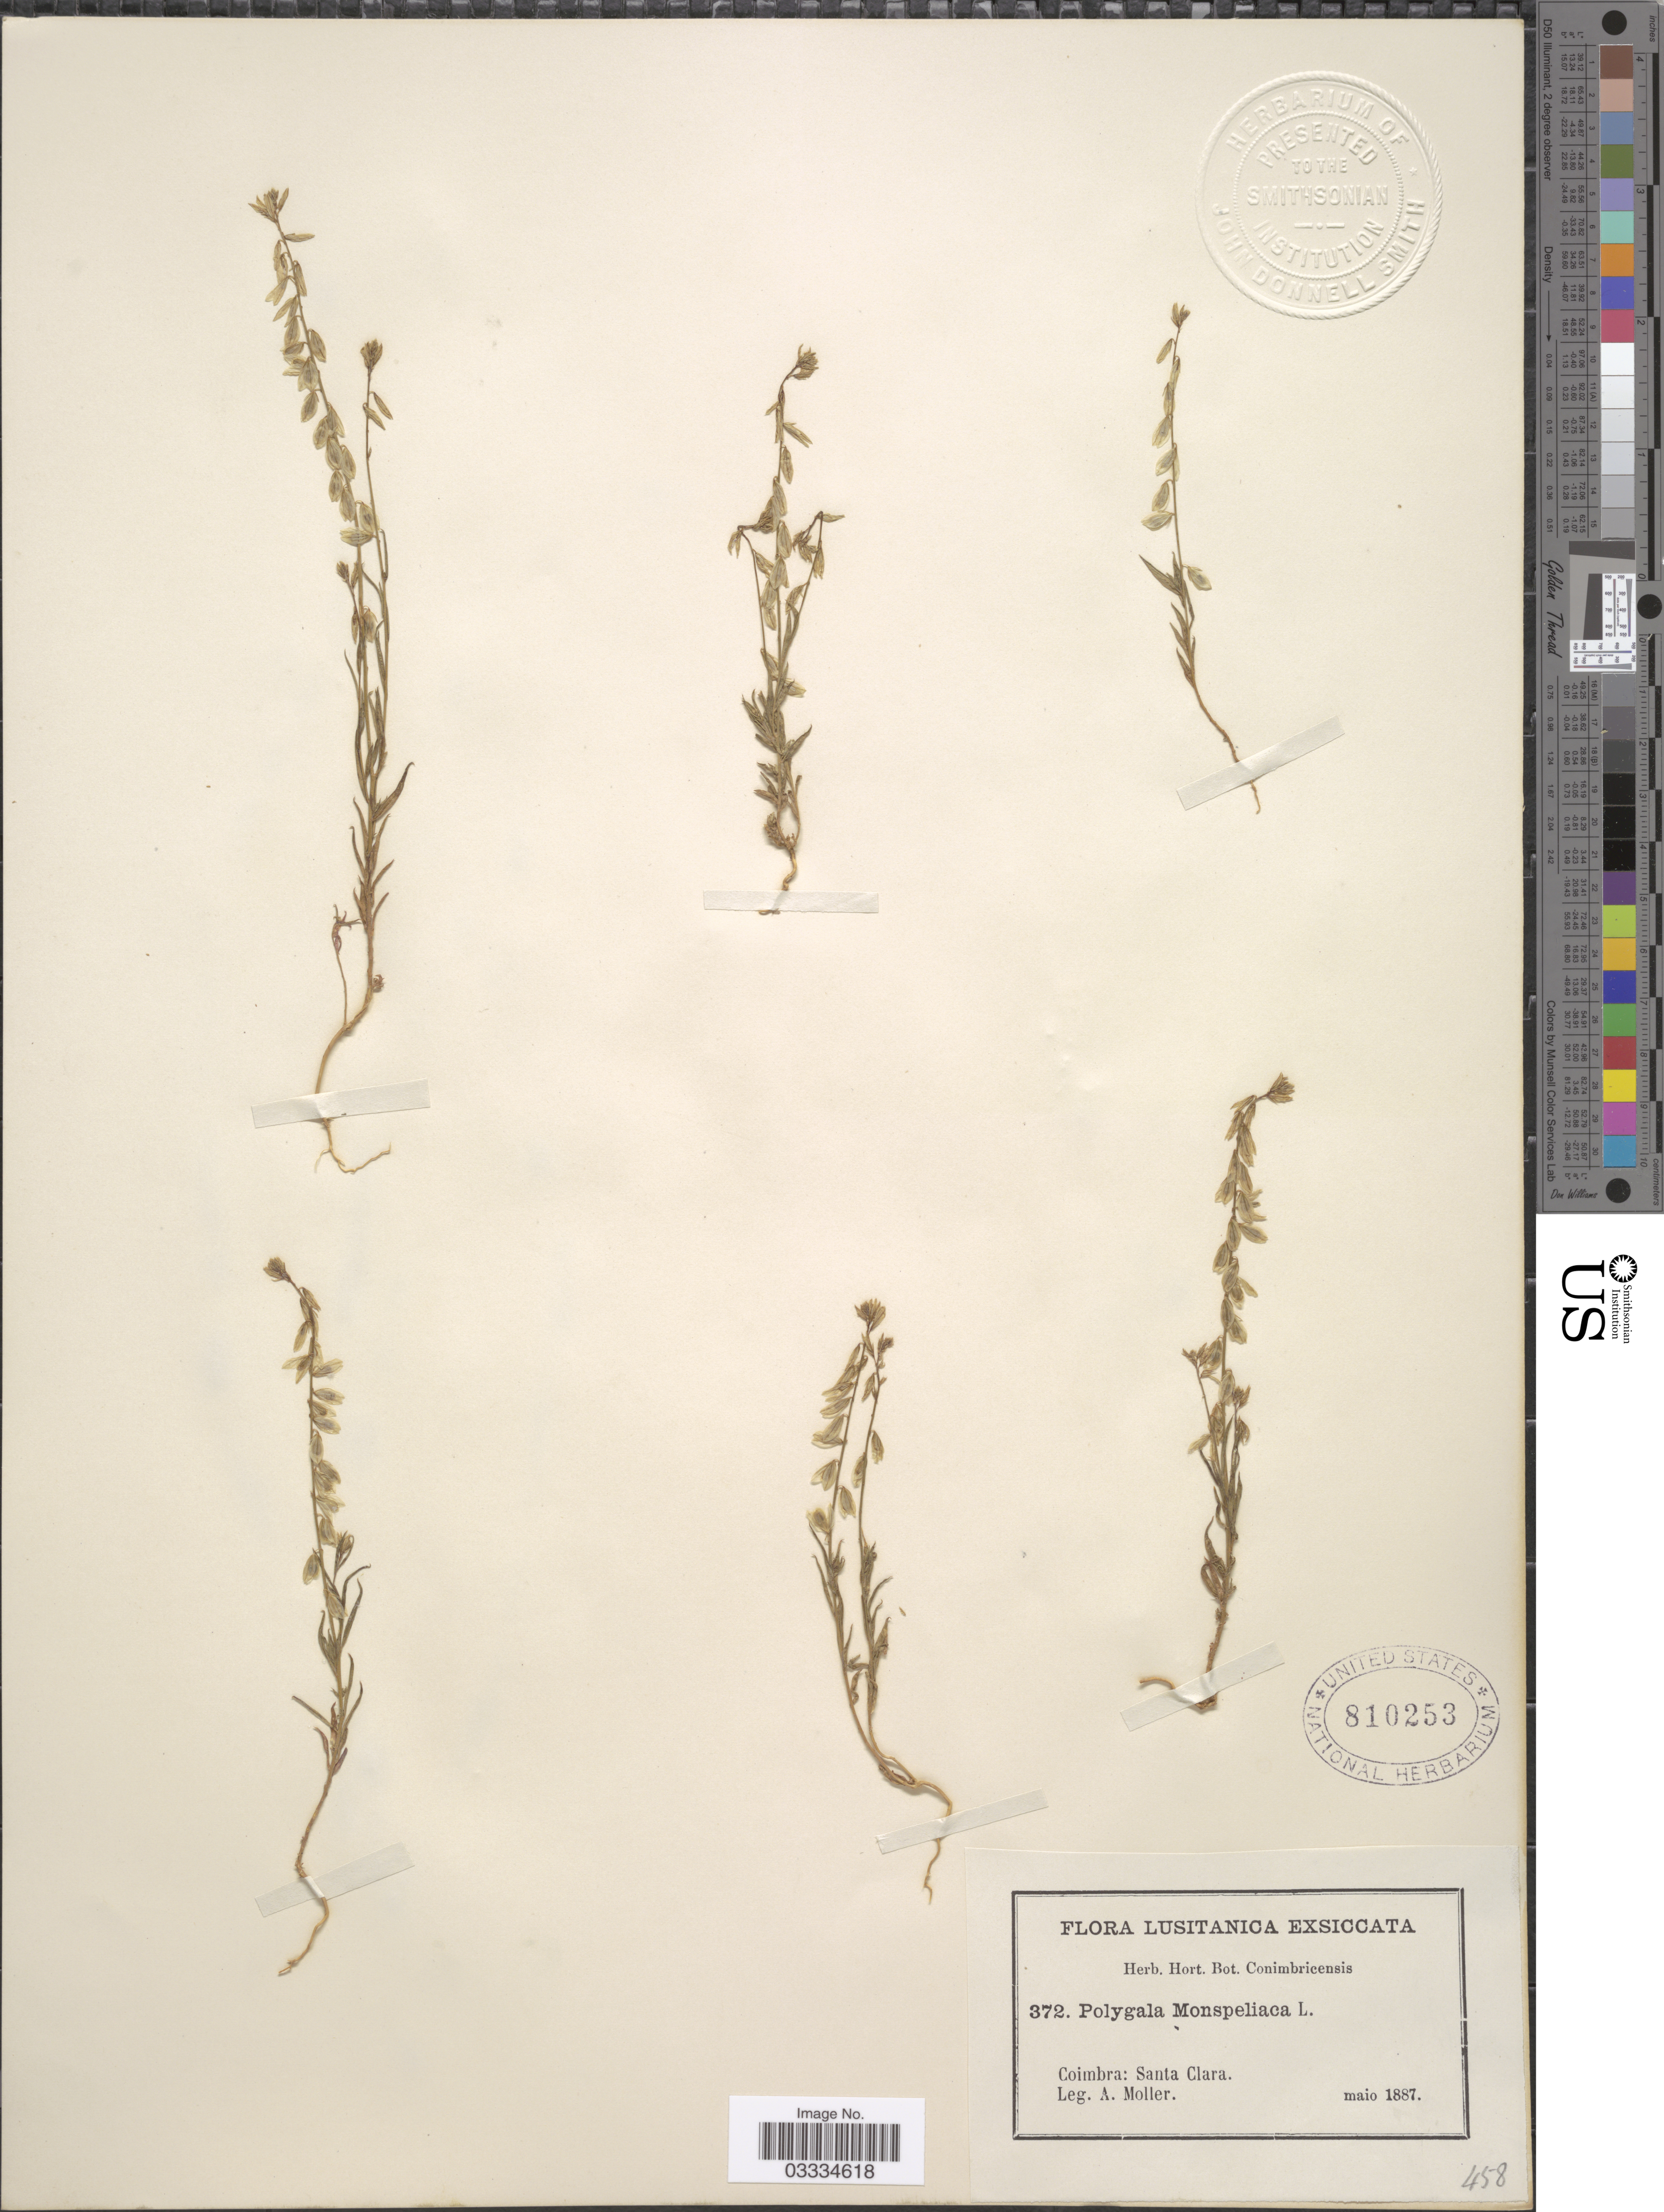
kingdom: Plantae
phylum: Tracheophyta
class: Magnoliopsida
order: Fabales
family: Polygalaceae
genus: Polygala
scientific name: Polygala monspeliaca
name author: L.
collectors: A. Moller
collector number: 372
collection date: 1887-05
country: Portugal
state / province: Coimbra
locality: Lusitanica. Santa Clara.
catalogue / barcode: US 810253